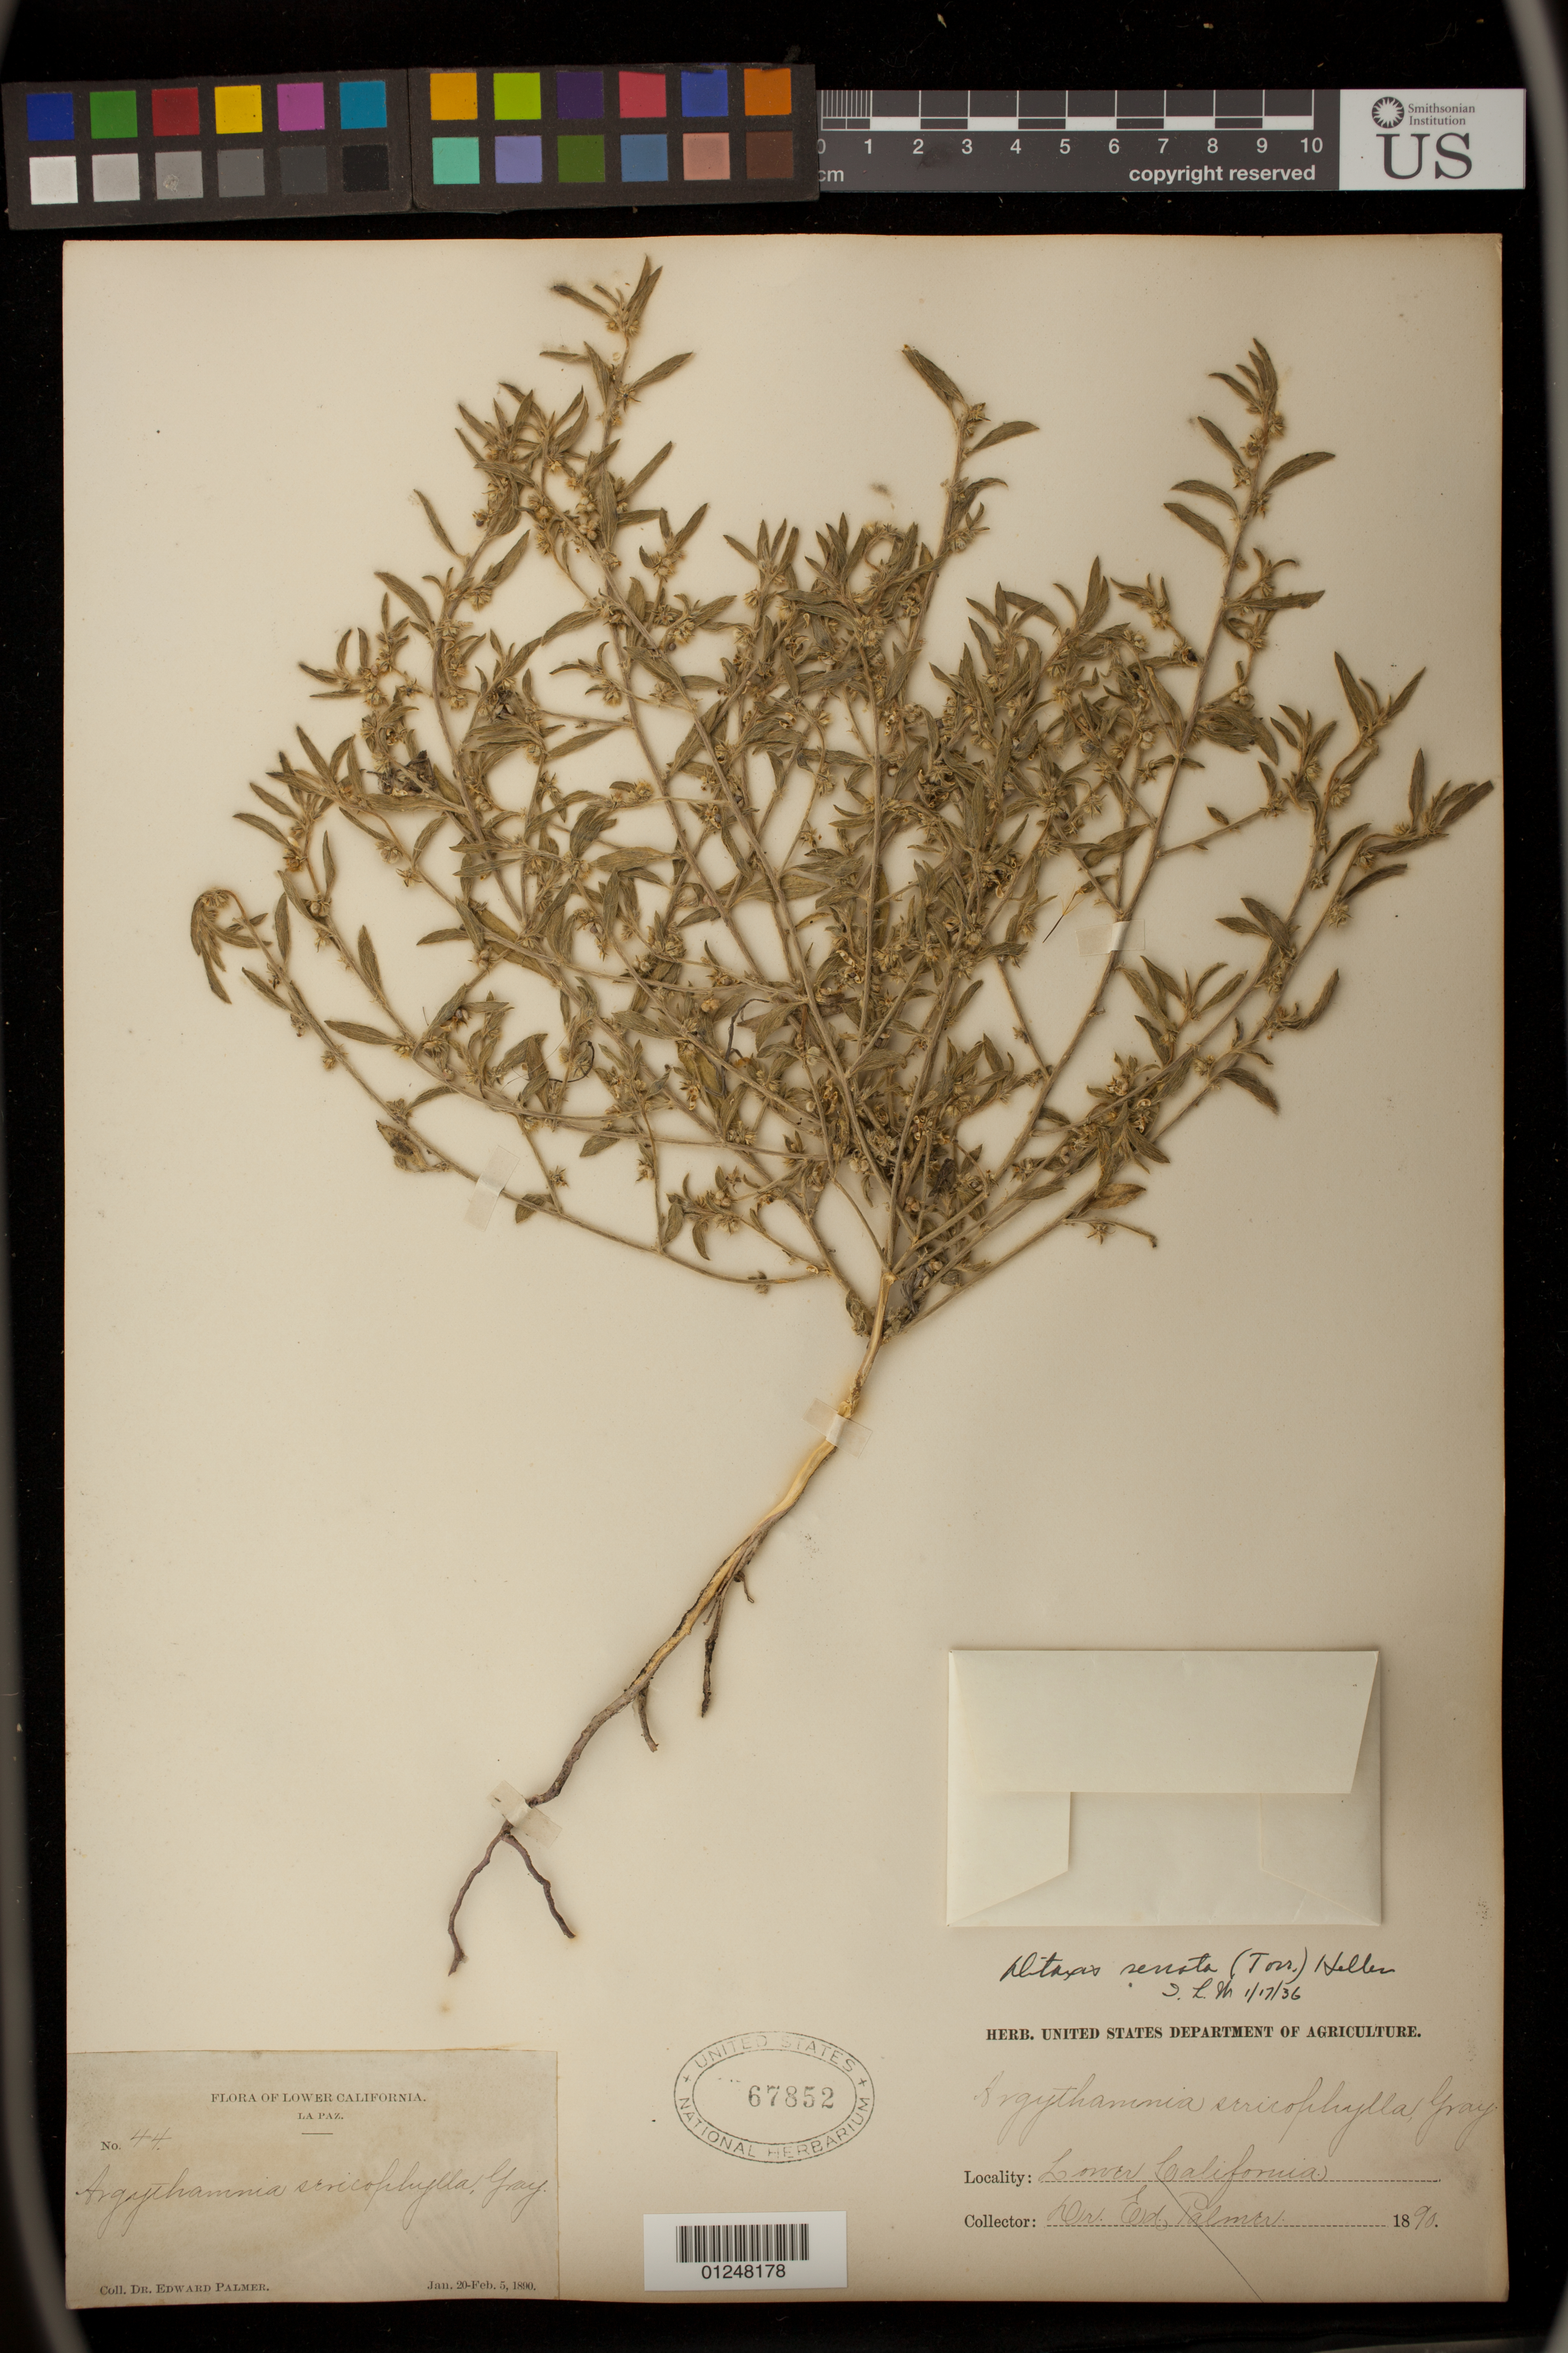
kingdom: Plantae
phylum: Tracheophyta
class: Magnoliopsida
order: Malpighiales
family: Euphorbiaceae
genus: Argythamnia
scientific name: Argythamnia serrata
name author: (Torr.) Müll. Arg.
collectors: E. Palmer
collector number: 44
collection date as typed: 20 Jan 1890 to 05 Feb 1890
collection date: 1890-01-20/1890-02-05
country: Mexico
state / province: Baja California Sur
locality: La Paz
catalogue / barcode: US 67852